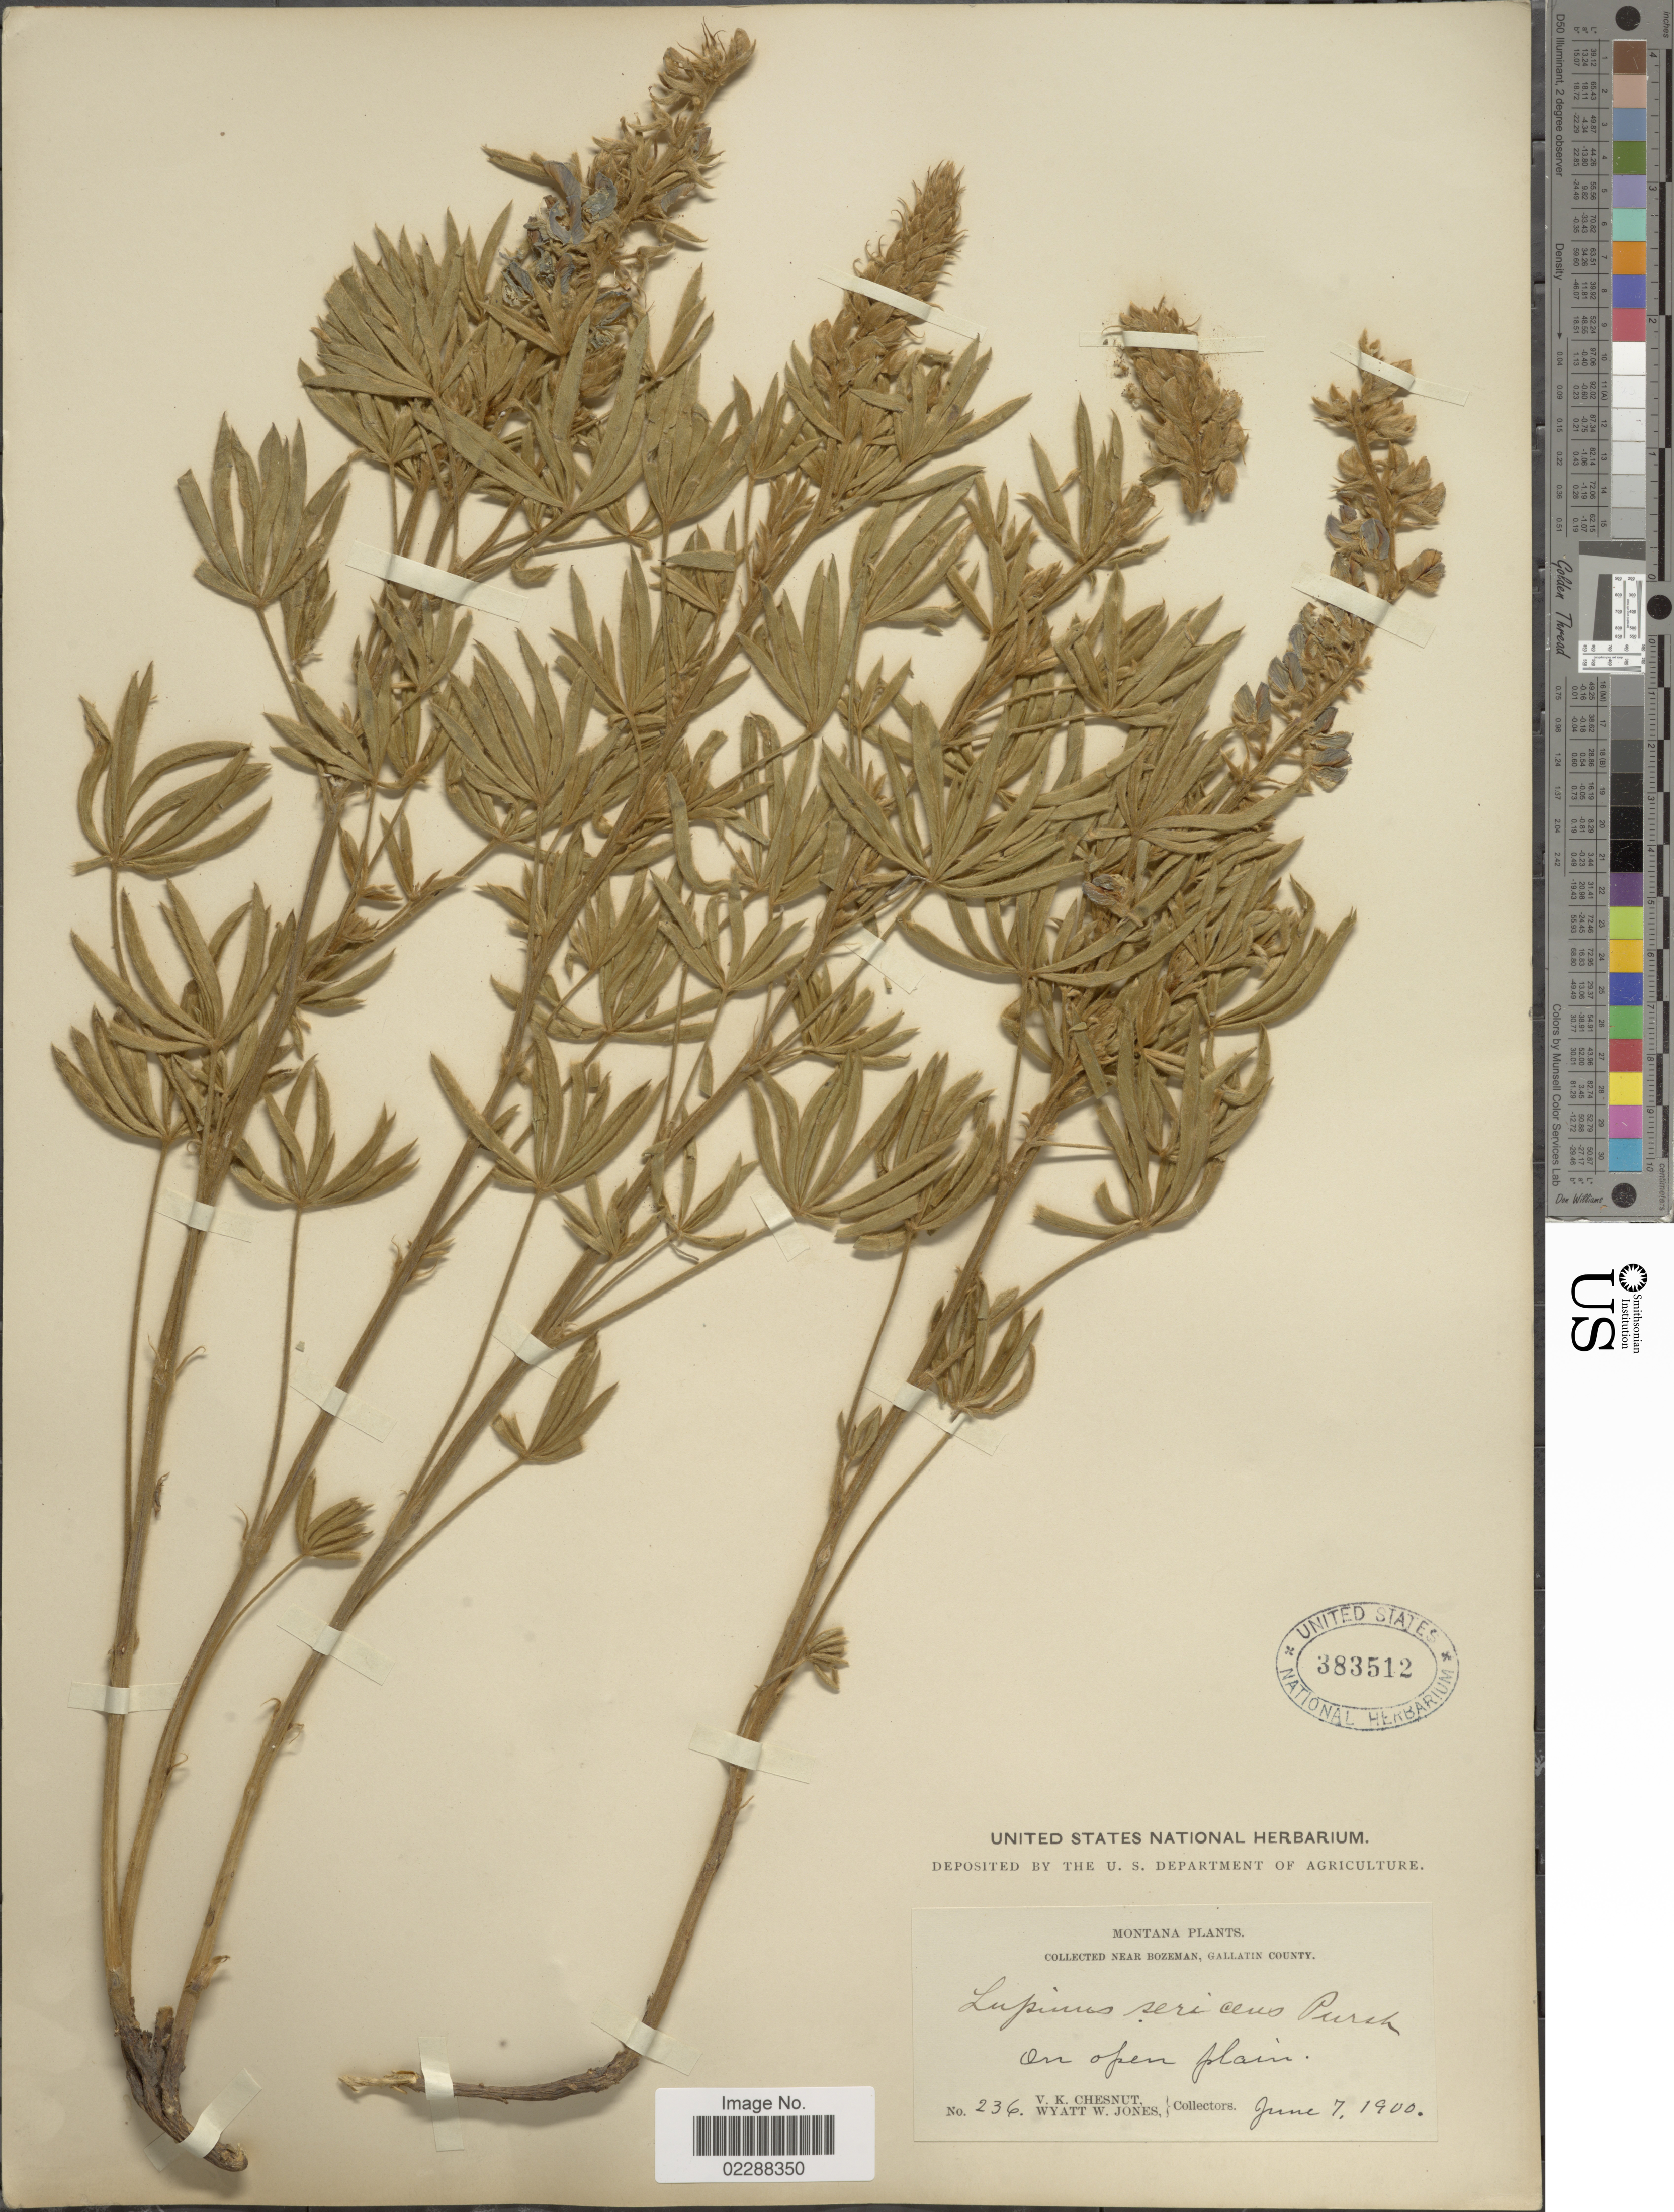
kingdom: Plantae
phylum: Tracheophyta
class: Magnoliopsida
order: Fabales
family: Fabaceae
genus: Lupinus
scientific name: Lupinus sp.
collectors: V. Chesnut & W. W. Jones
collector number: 236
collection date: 1900-06-07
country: United States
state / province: Montana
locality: Near Bozeman, Gallatin County, on Open plain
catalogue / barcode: US 383512